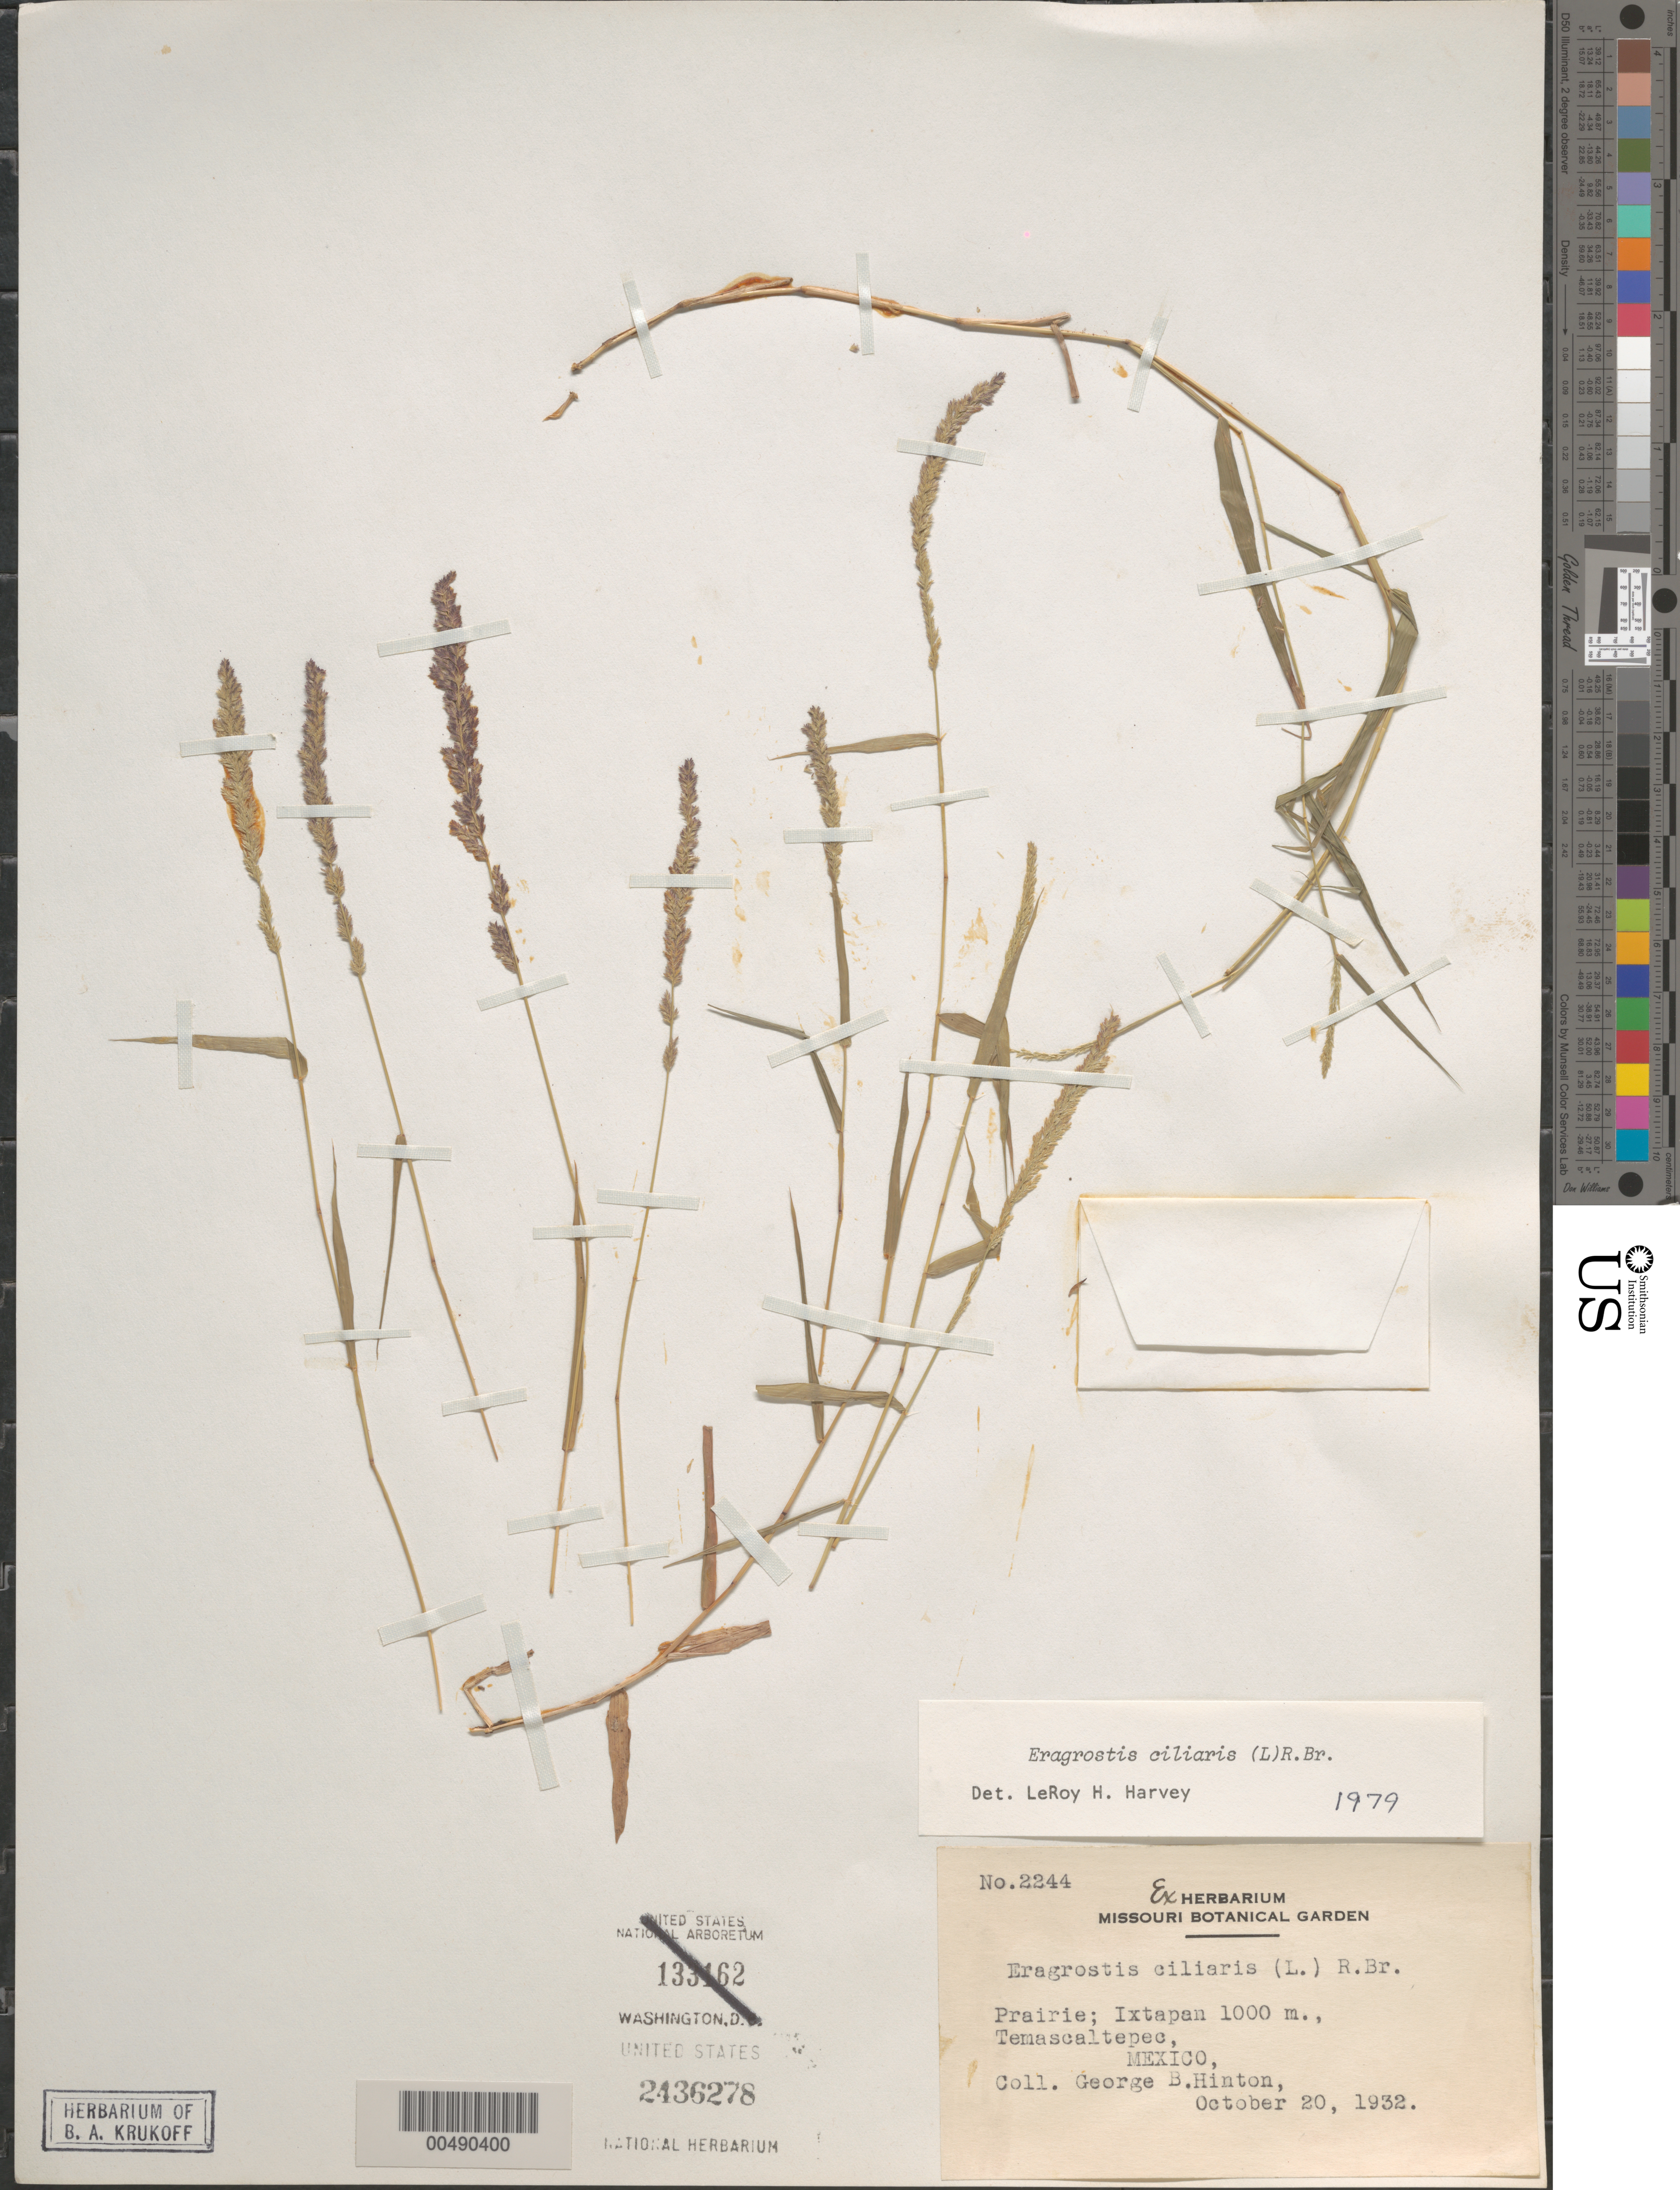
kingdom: Plantae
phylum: Tracheophyta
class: Liliopsida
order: Poales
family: Poaceae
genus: Eragrostis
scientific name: Eragrostis ciliaris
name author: (L.) R. Br.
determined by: Harvey, L. H.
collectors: G. B. Hinton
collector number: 2244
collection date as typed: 20 Oct 1932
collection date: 1932-10-20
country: Mexico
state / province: México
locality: Temascaltepec, Ixtapan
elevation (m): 1000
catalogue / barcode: US 2436278